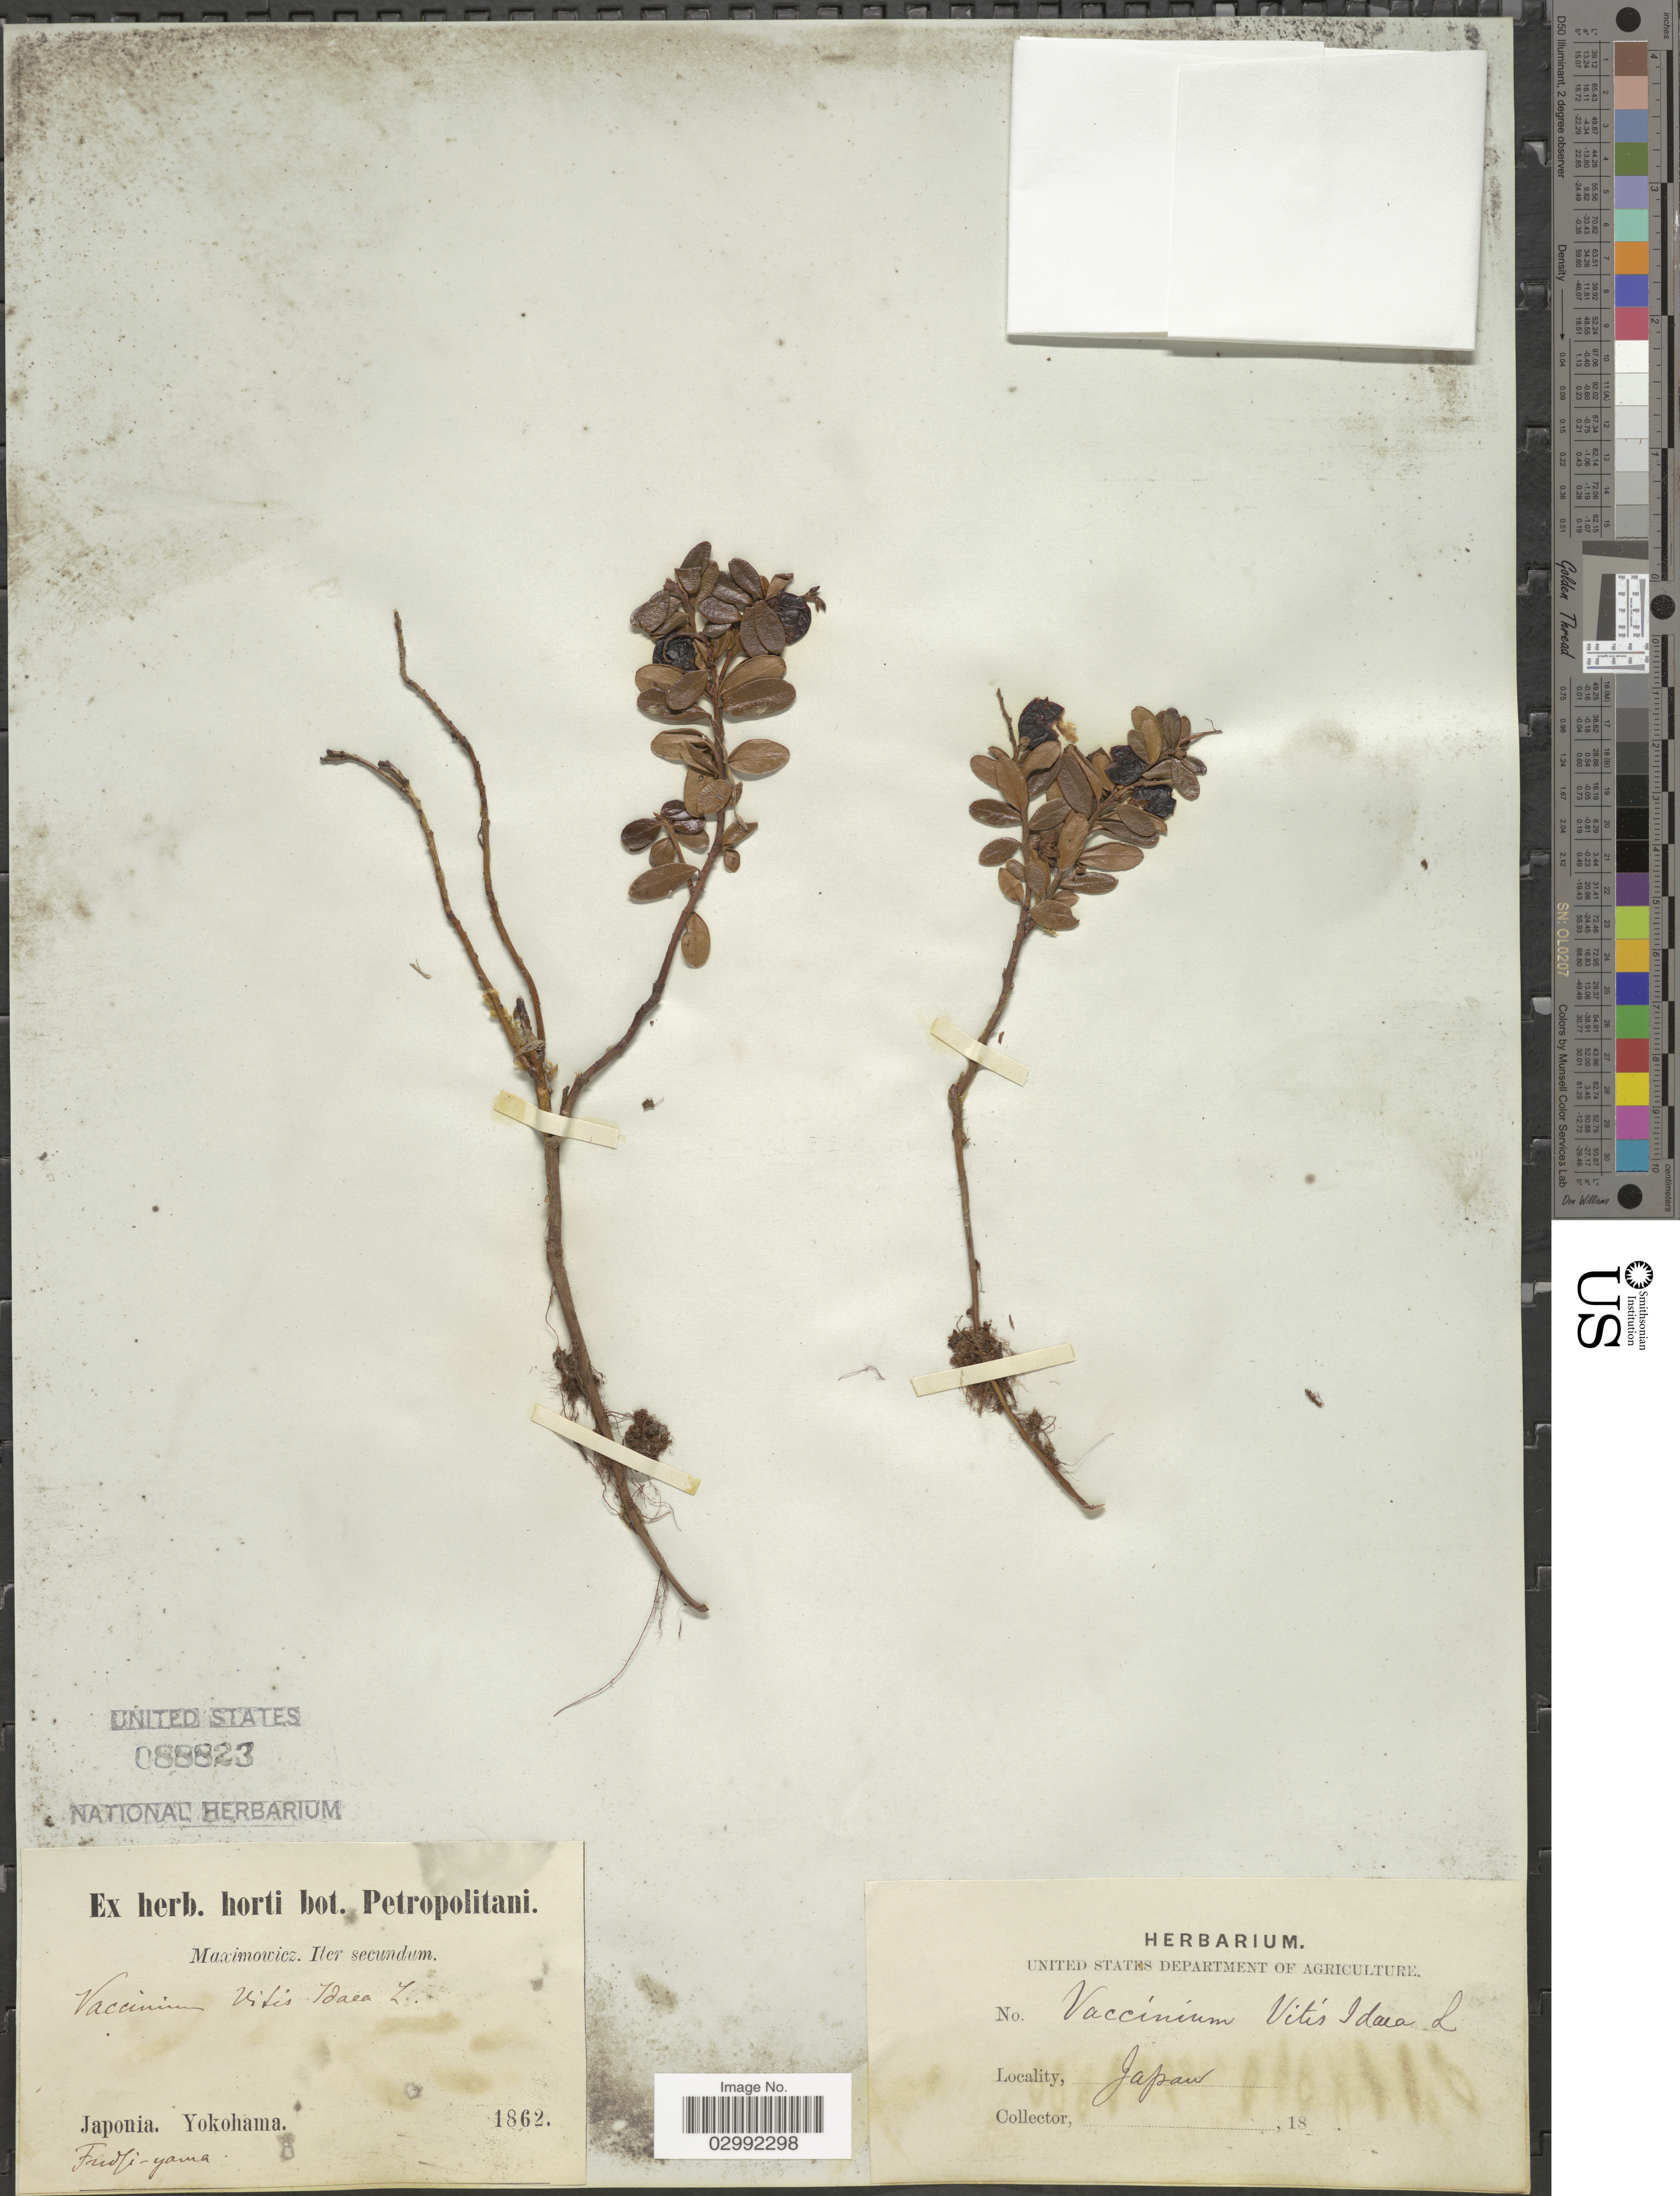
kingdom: Plantae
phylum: Tracheophyta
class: Magnoliopsida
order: Ericales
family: Ericaceae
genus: Vaccinium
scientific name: Vaccinium vitis-idaea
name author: L.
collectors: -. Maximowicz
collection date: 1862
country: Japan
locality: Yokohama. Fudji-yama.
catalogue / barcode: US 88823